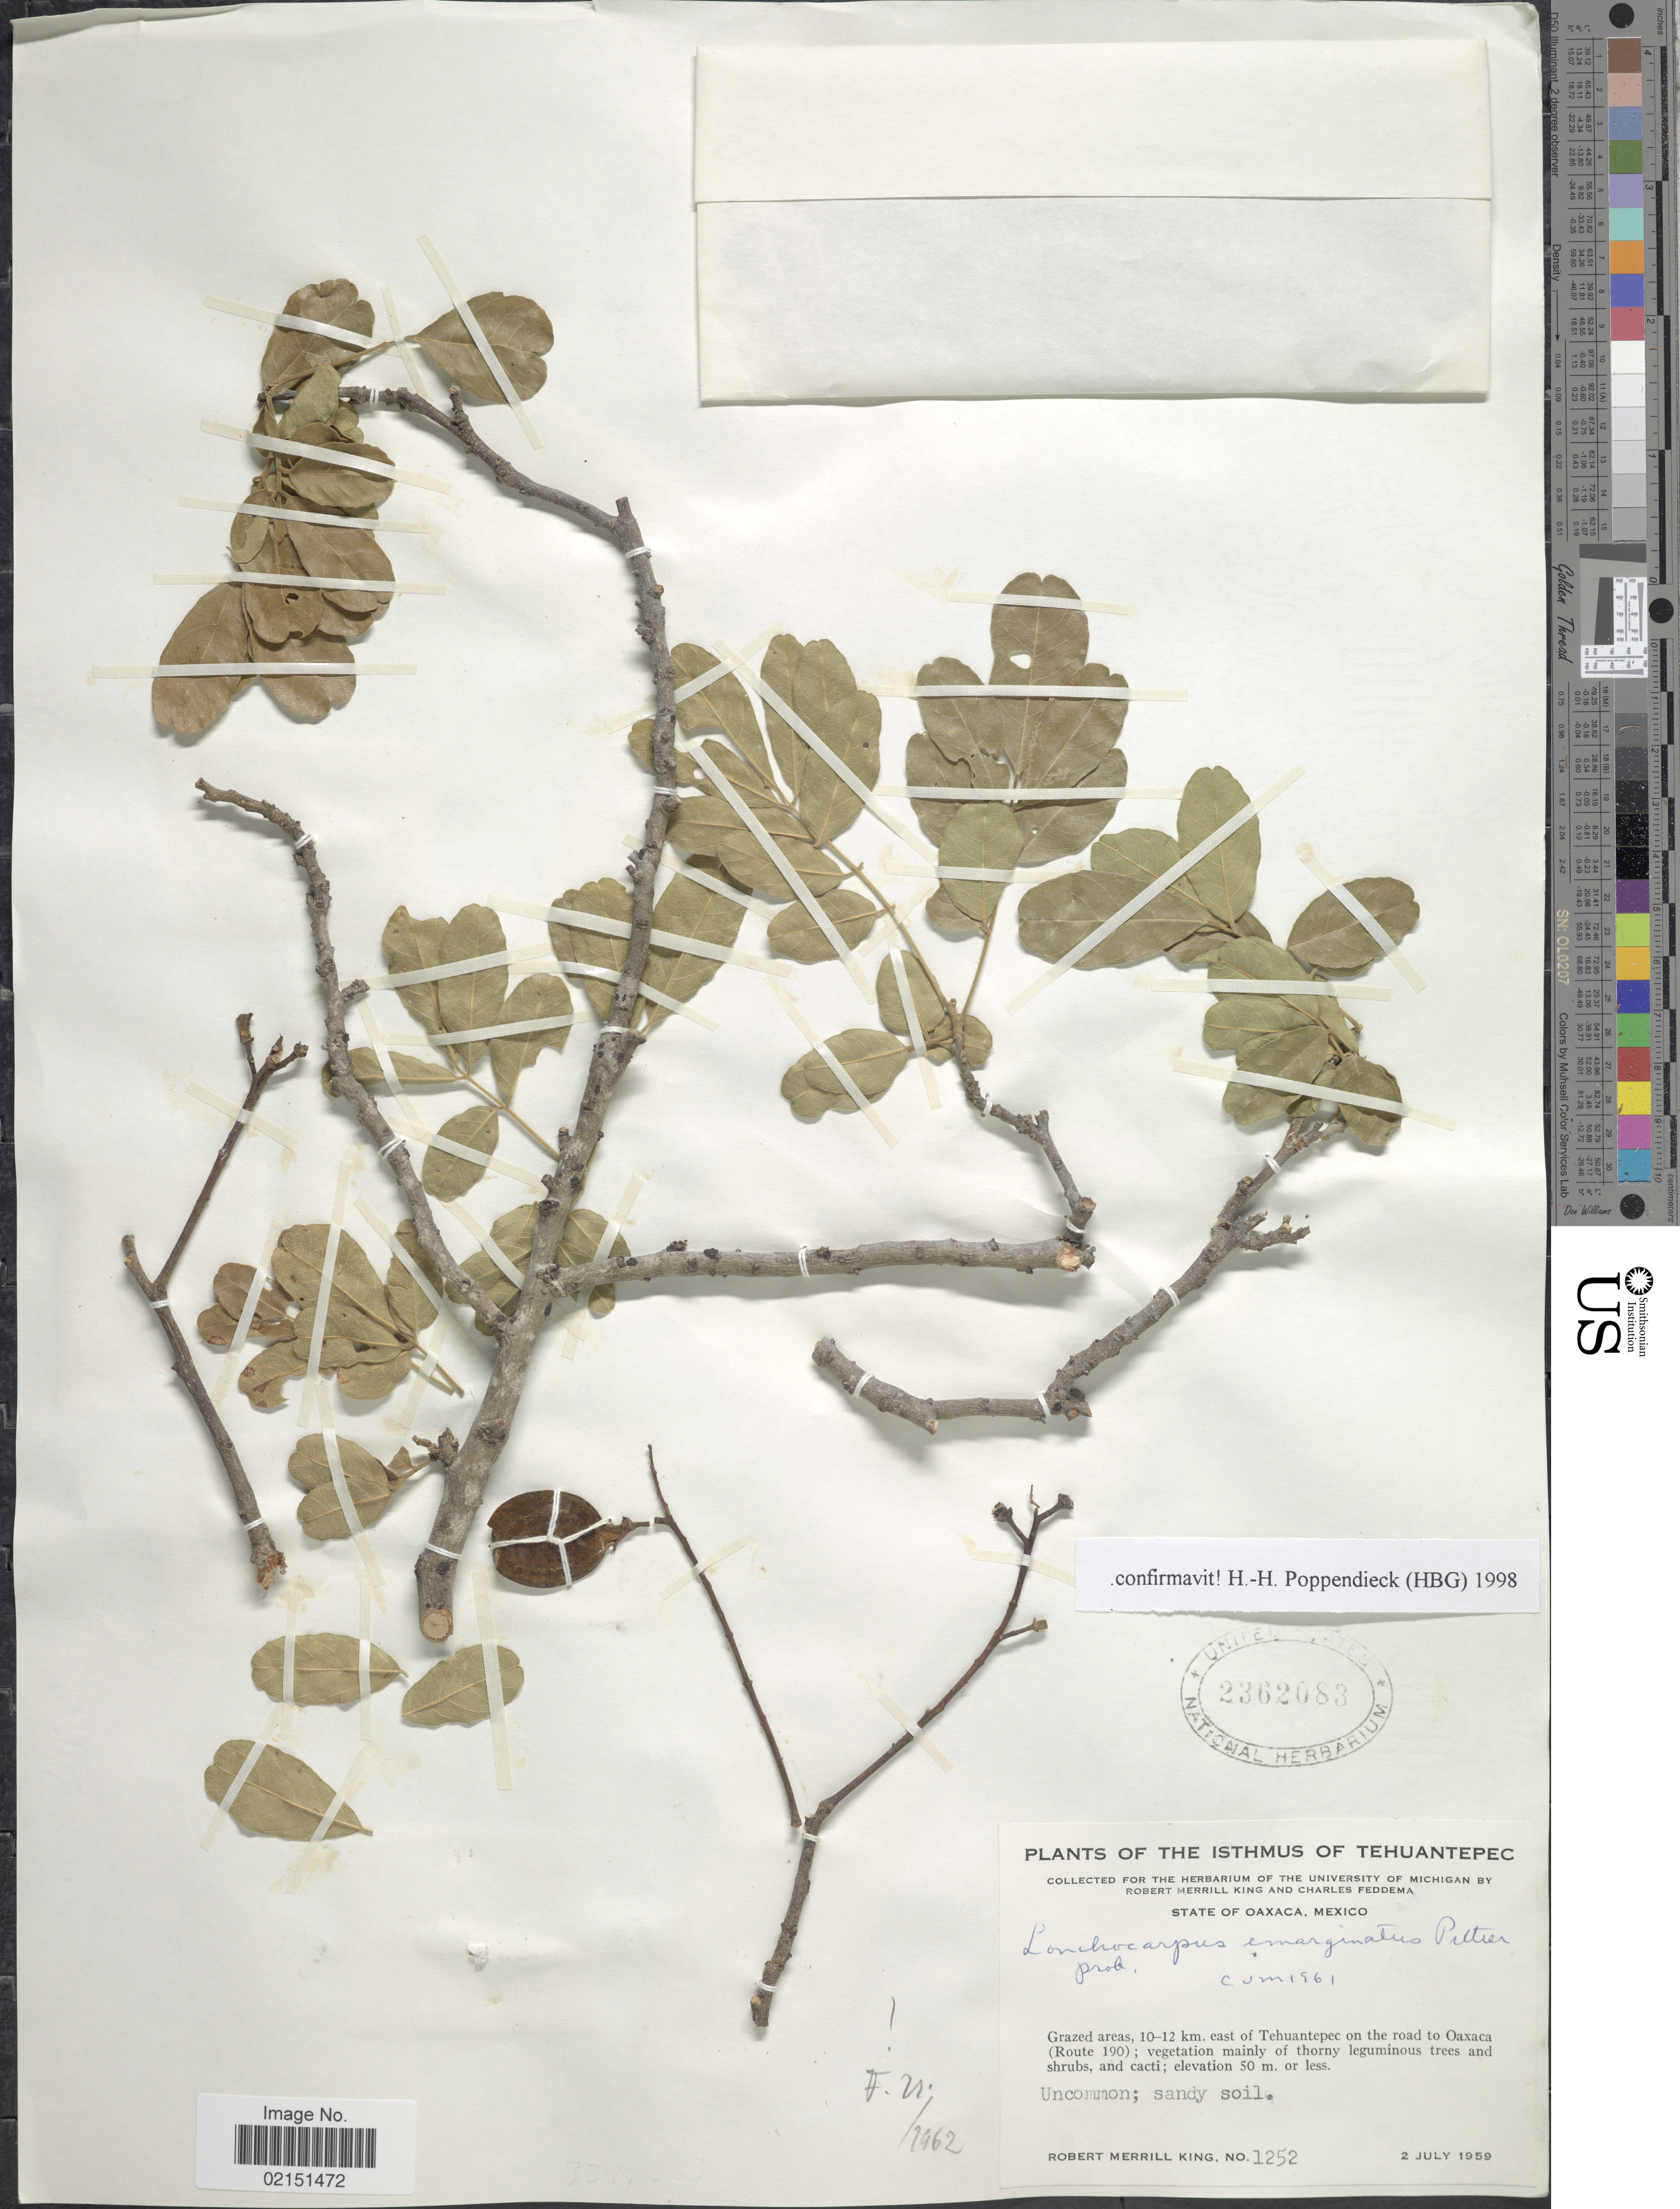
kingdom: Plantae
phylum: Tracheophyta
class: Magnoliopsida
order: Fabales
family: Fabaceae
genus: Lonchocarpus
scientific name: Lonchocarpus emarginatus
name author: Pittier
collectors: R. M. King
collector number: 1252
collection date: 1959-07-02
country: Mexico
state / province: Oaxaca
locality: State of Oaxaca, Mexico. Grazed areas, 10-12 km. east of Tehuantepec on the road to Oaxaca (Route 190)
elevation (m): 50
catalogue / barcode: US 2362083